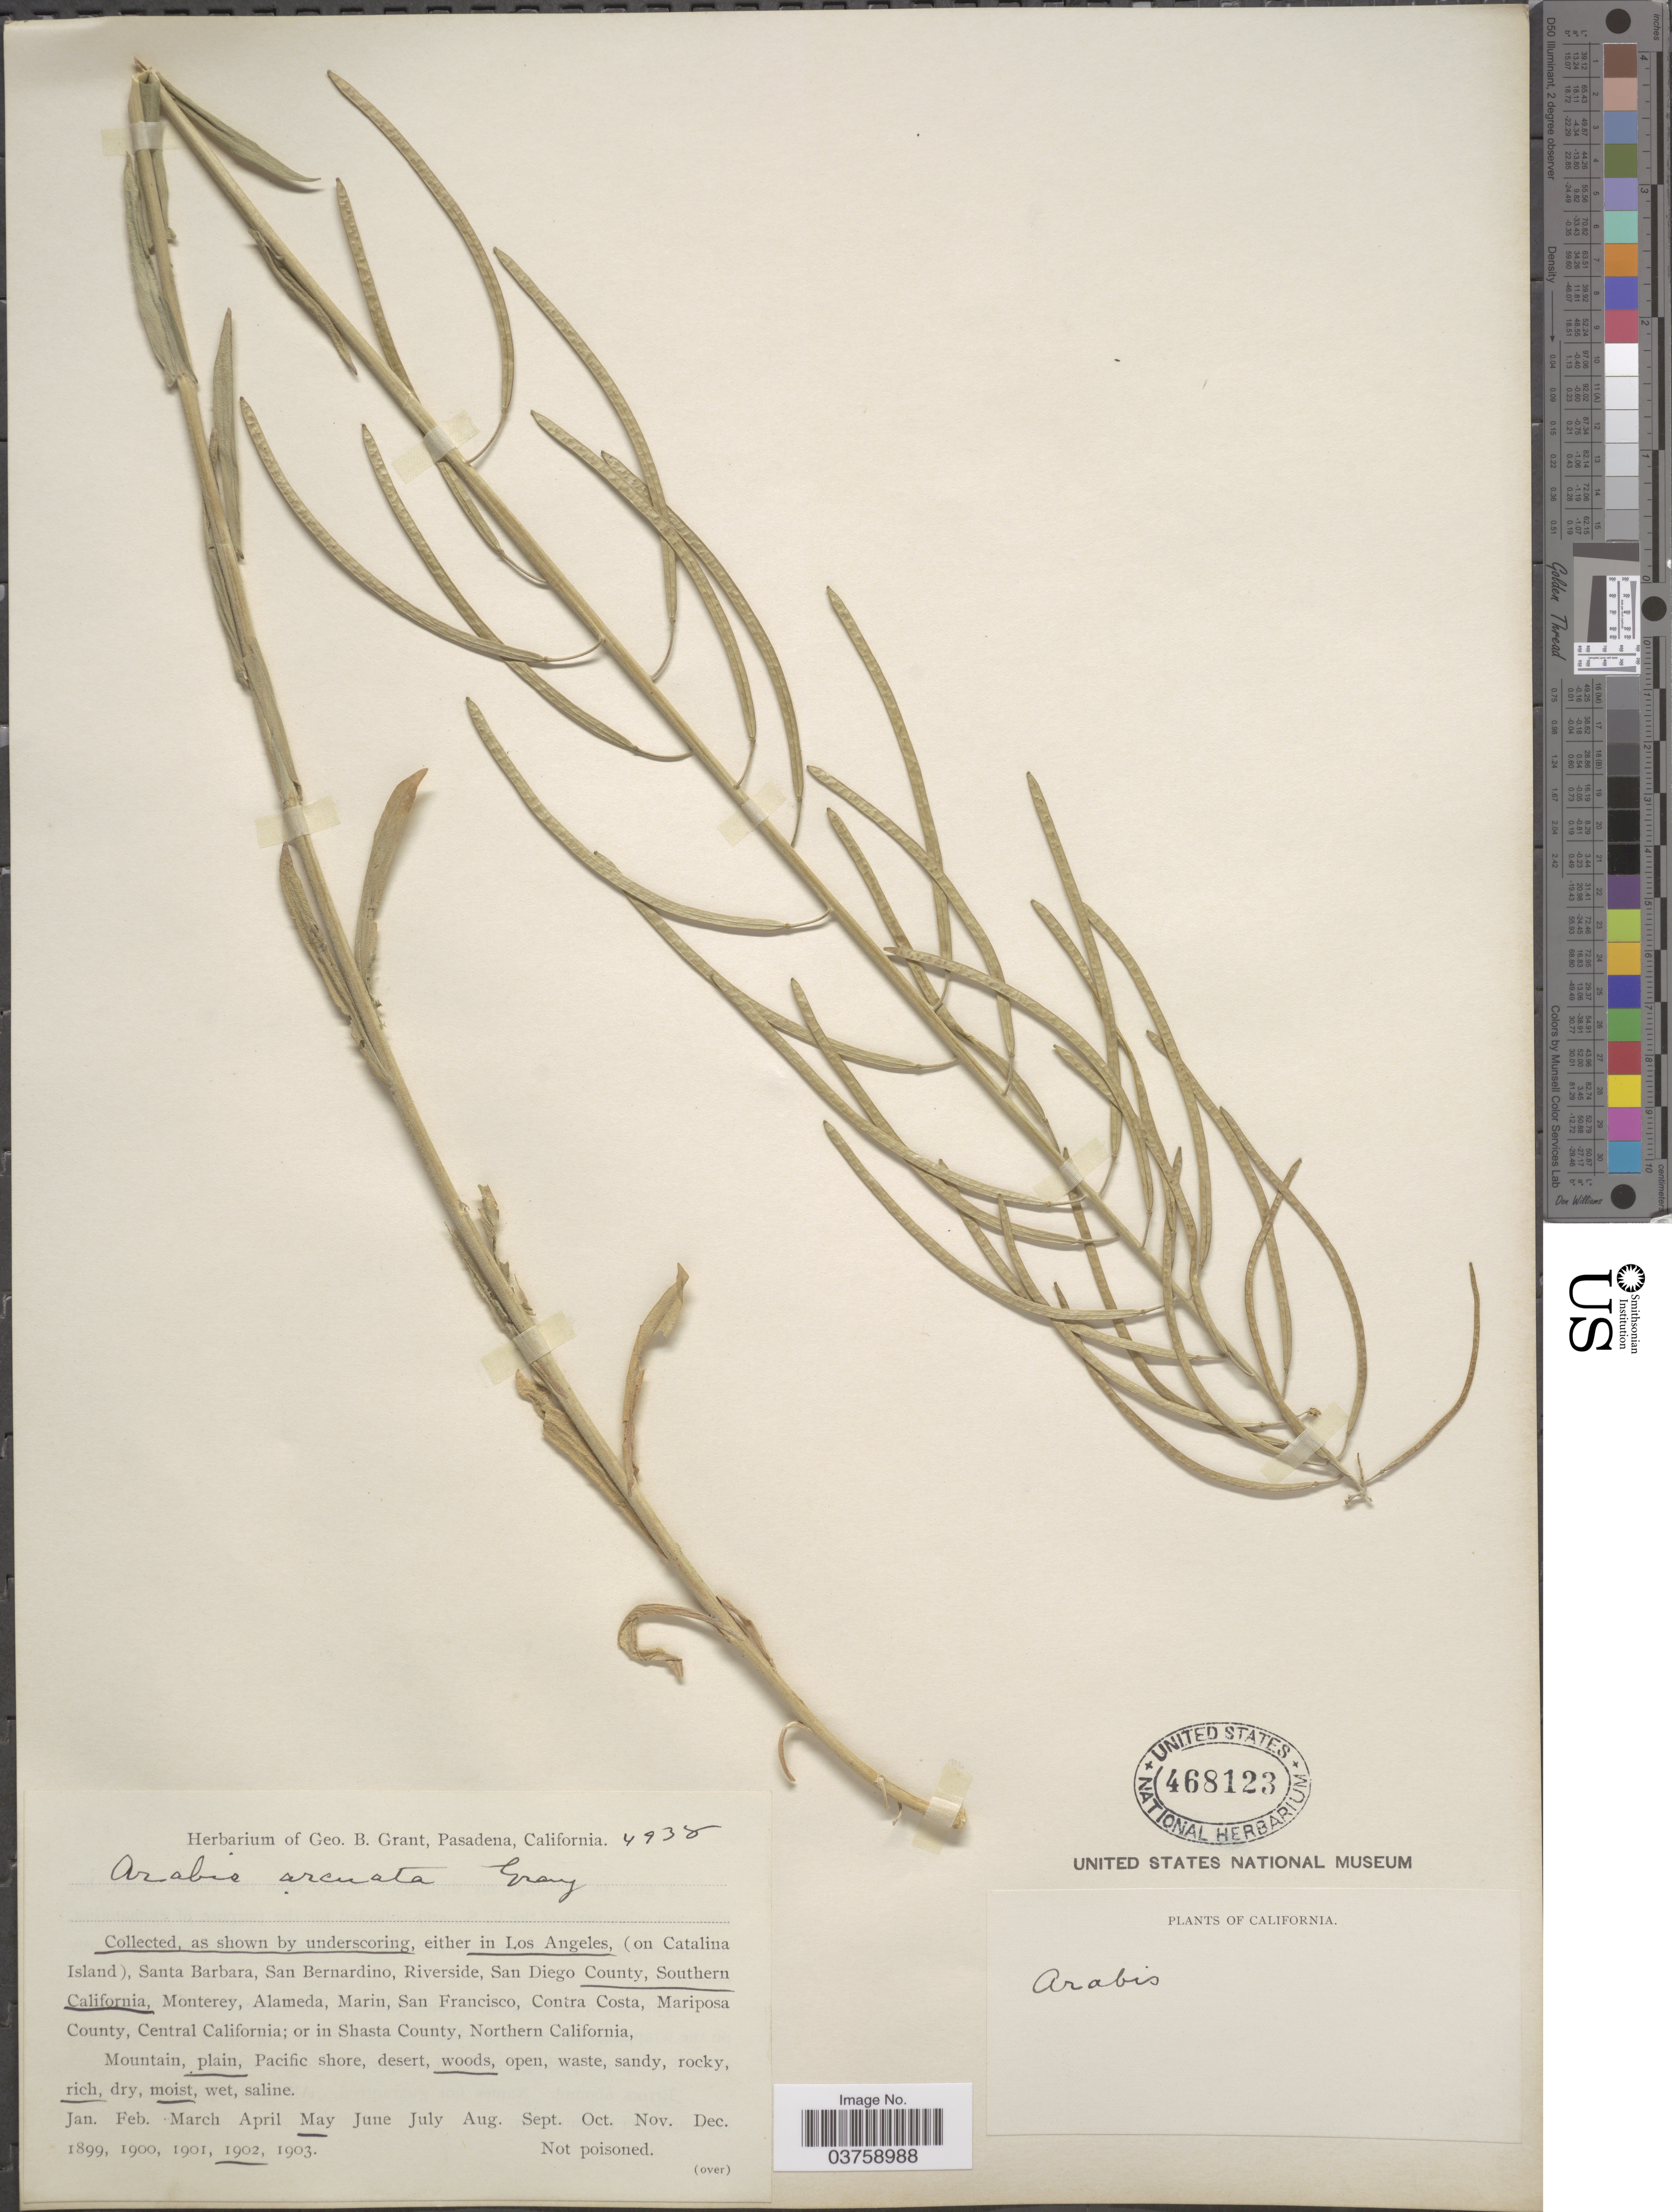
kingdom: Plantae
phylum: Tracheophyta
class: Magnoliopsida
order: Brassicales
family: Brassicaceae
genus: Arabis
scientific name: Arabis sparsiflora var. arcuata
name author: (Nutt.) Rollins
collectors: ex herb. Geo. B. Grant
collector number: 4938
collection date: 1902-05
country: United States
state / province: California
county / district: San Diego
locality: In Los Angeles, San Diego County, Southern California.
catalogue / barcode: US 468123